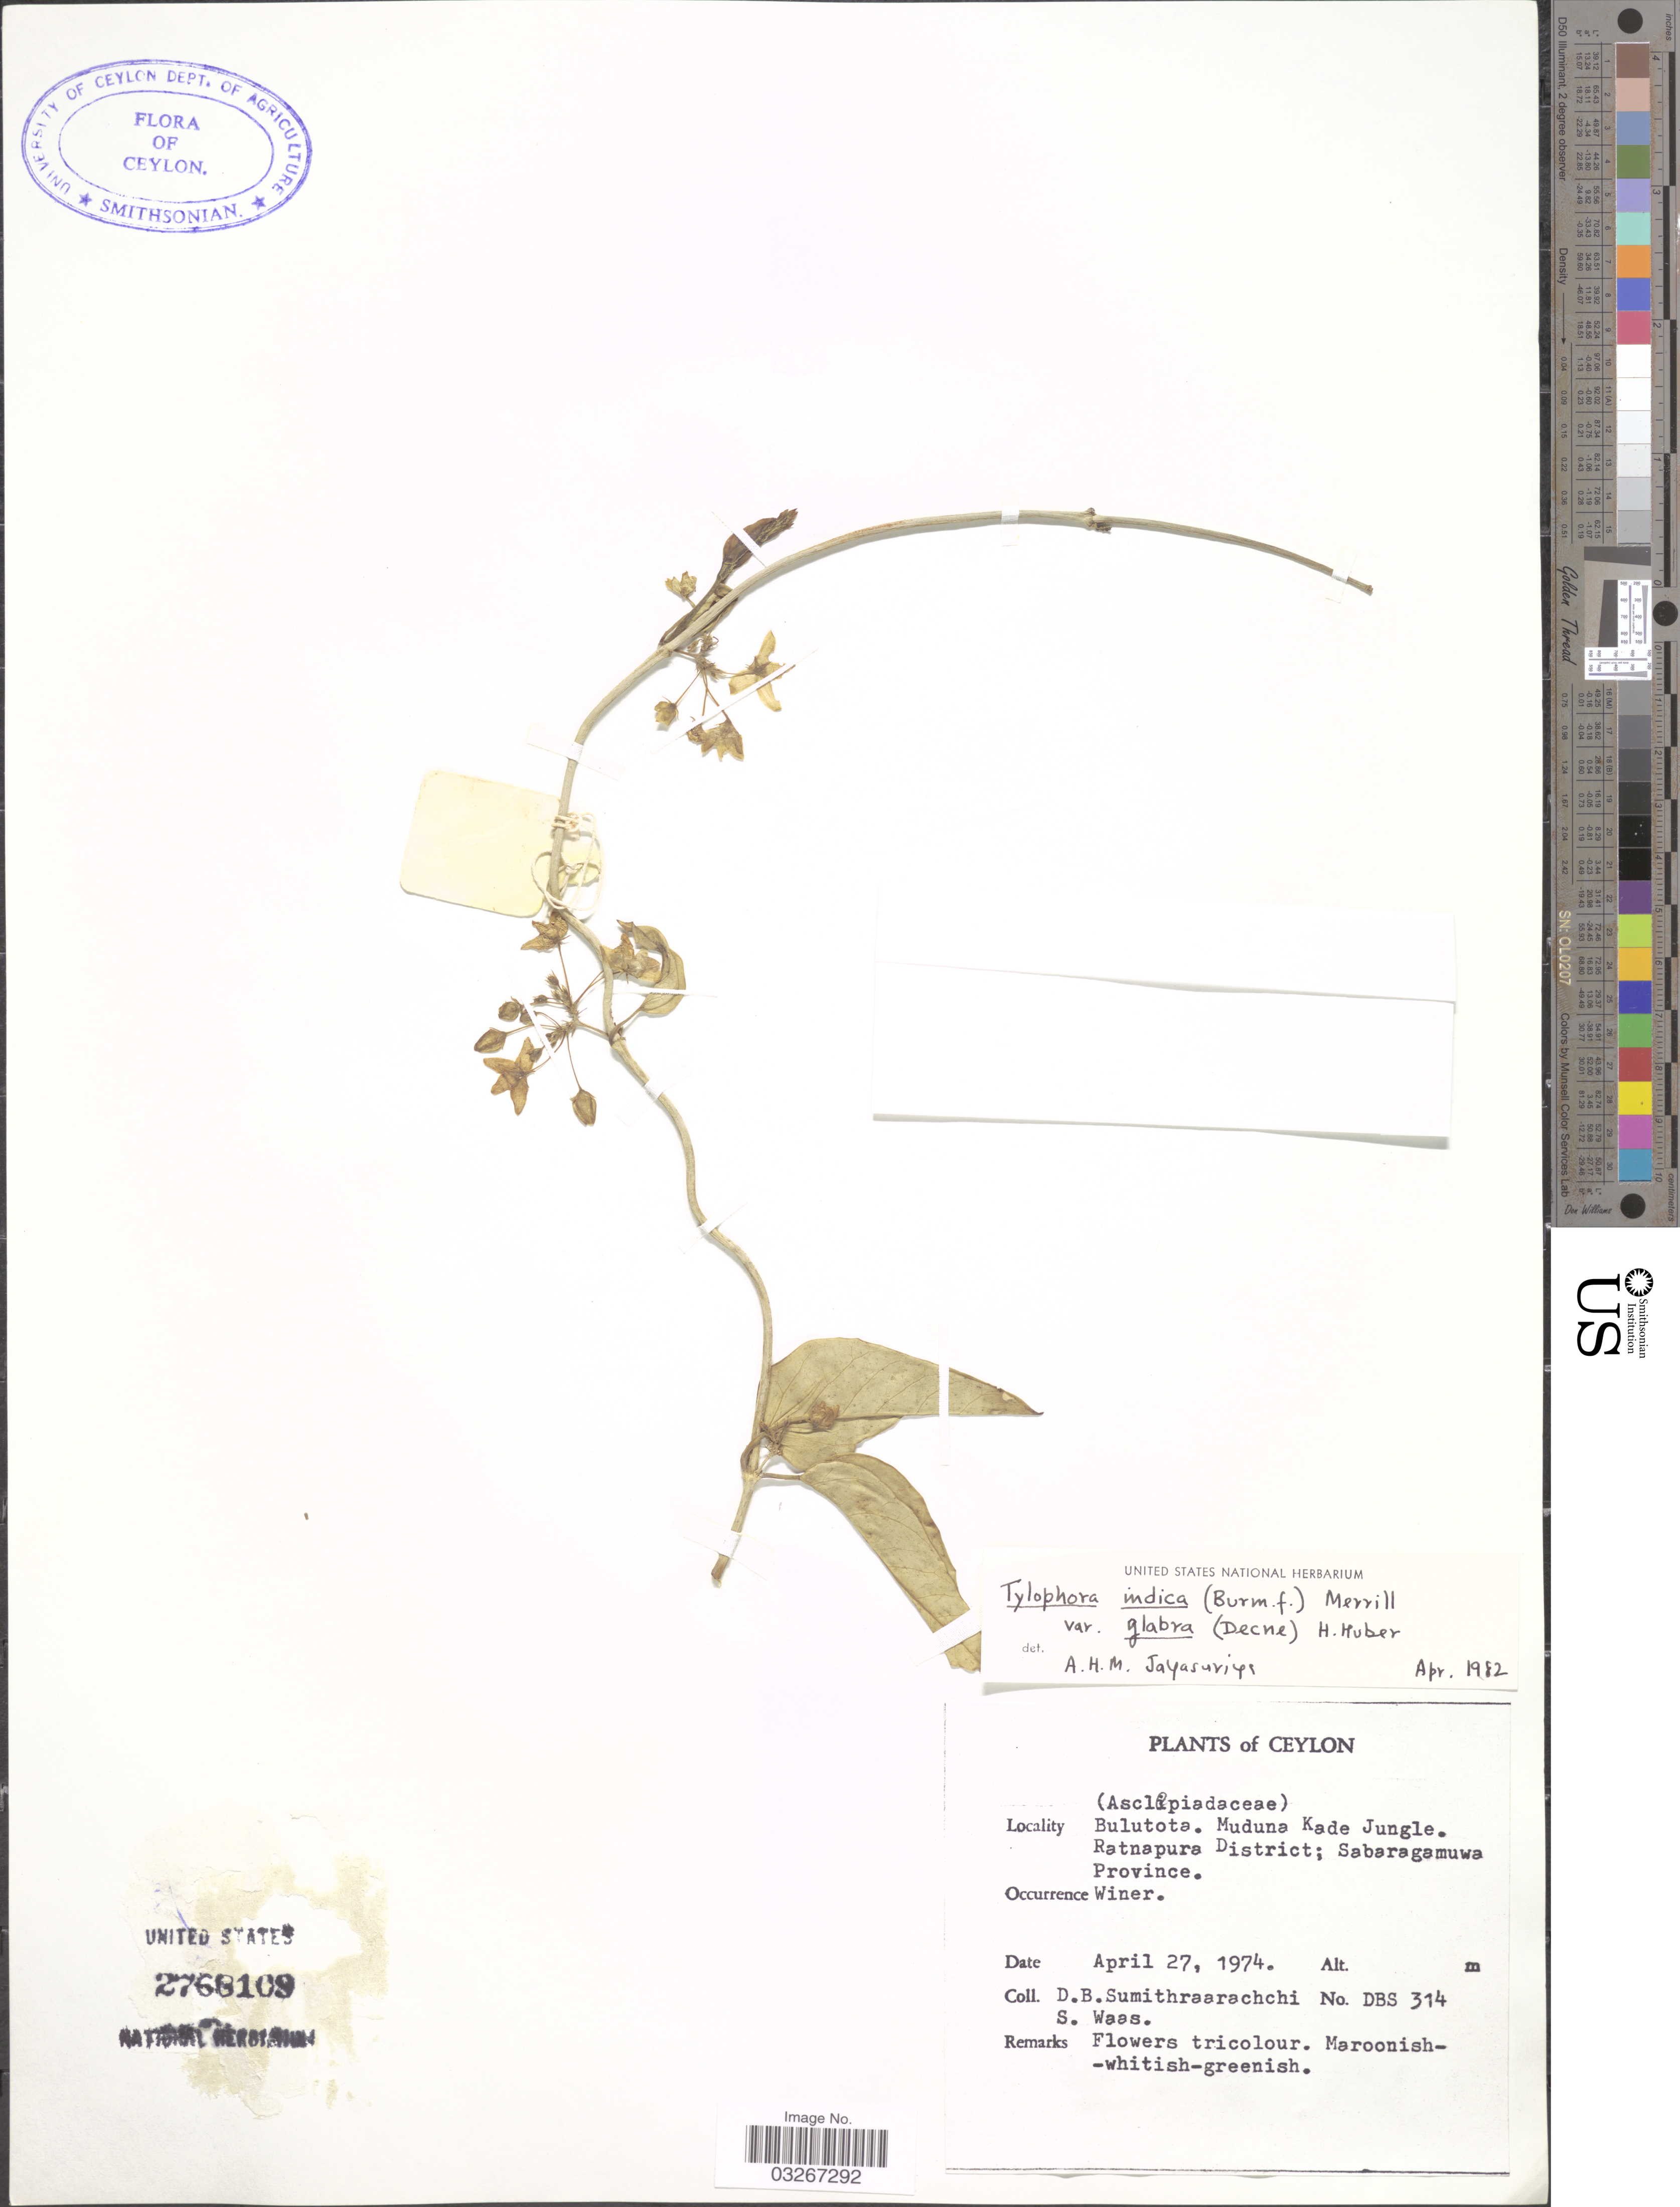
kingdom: Plantae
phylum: Tracheophyta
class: Magnoliopsida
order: Gentianales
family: Apocynaceae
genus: Tylophora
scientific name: Tylophora indica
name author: Merr.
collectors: D. B. Sumithraarachchi & S. Waas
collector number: DBS314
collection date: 1974-04-27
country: Sri Lanka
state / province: Sabaragamuwa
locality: Ceylon. Bulutota. Muduna Kade Jungle. Ratnapura District.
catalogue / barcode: US 2768109